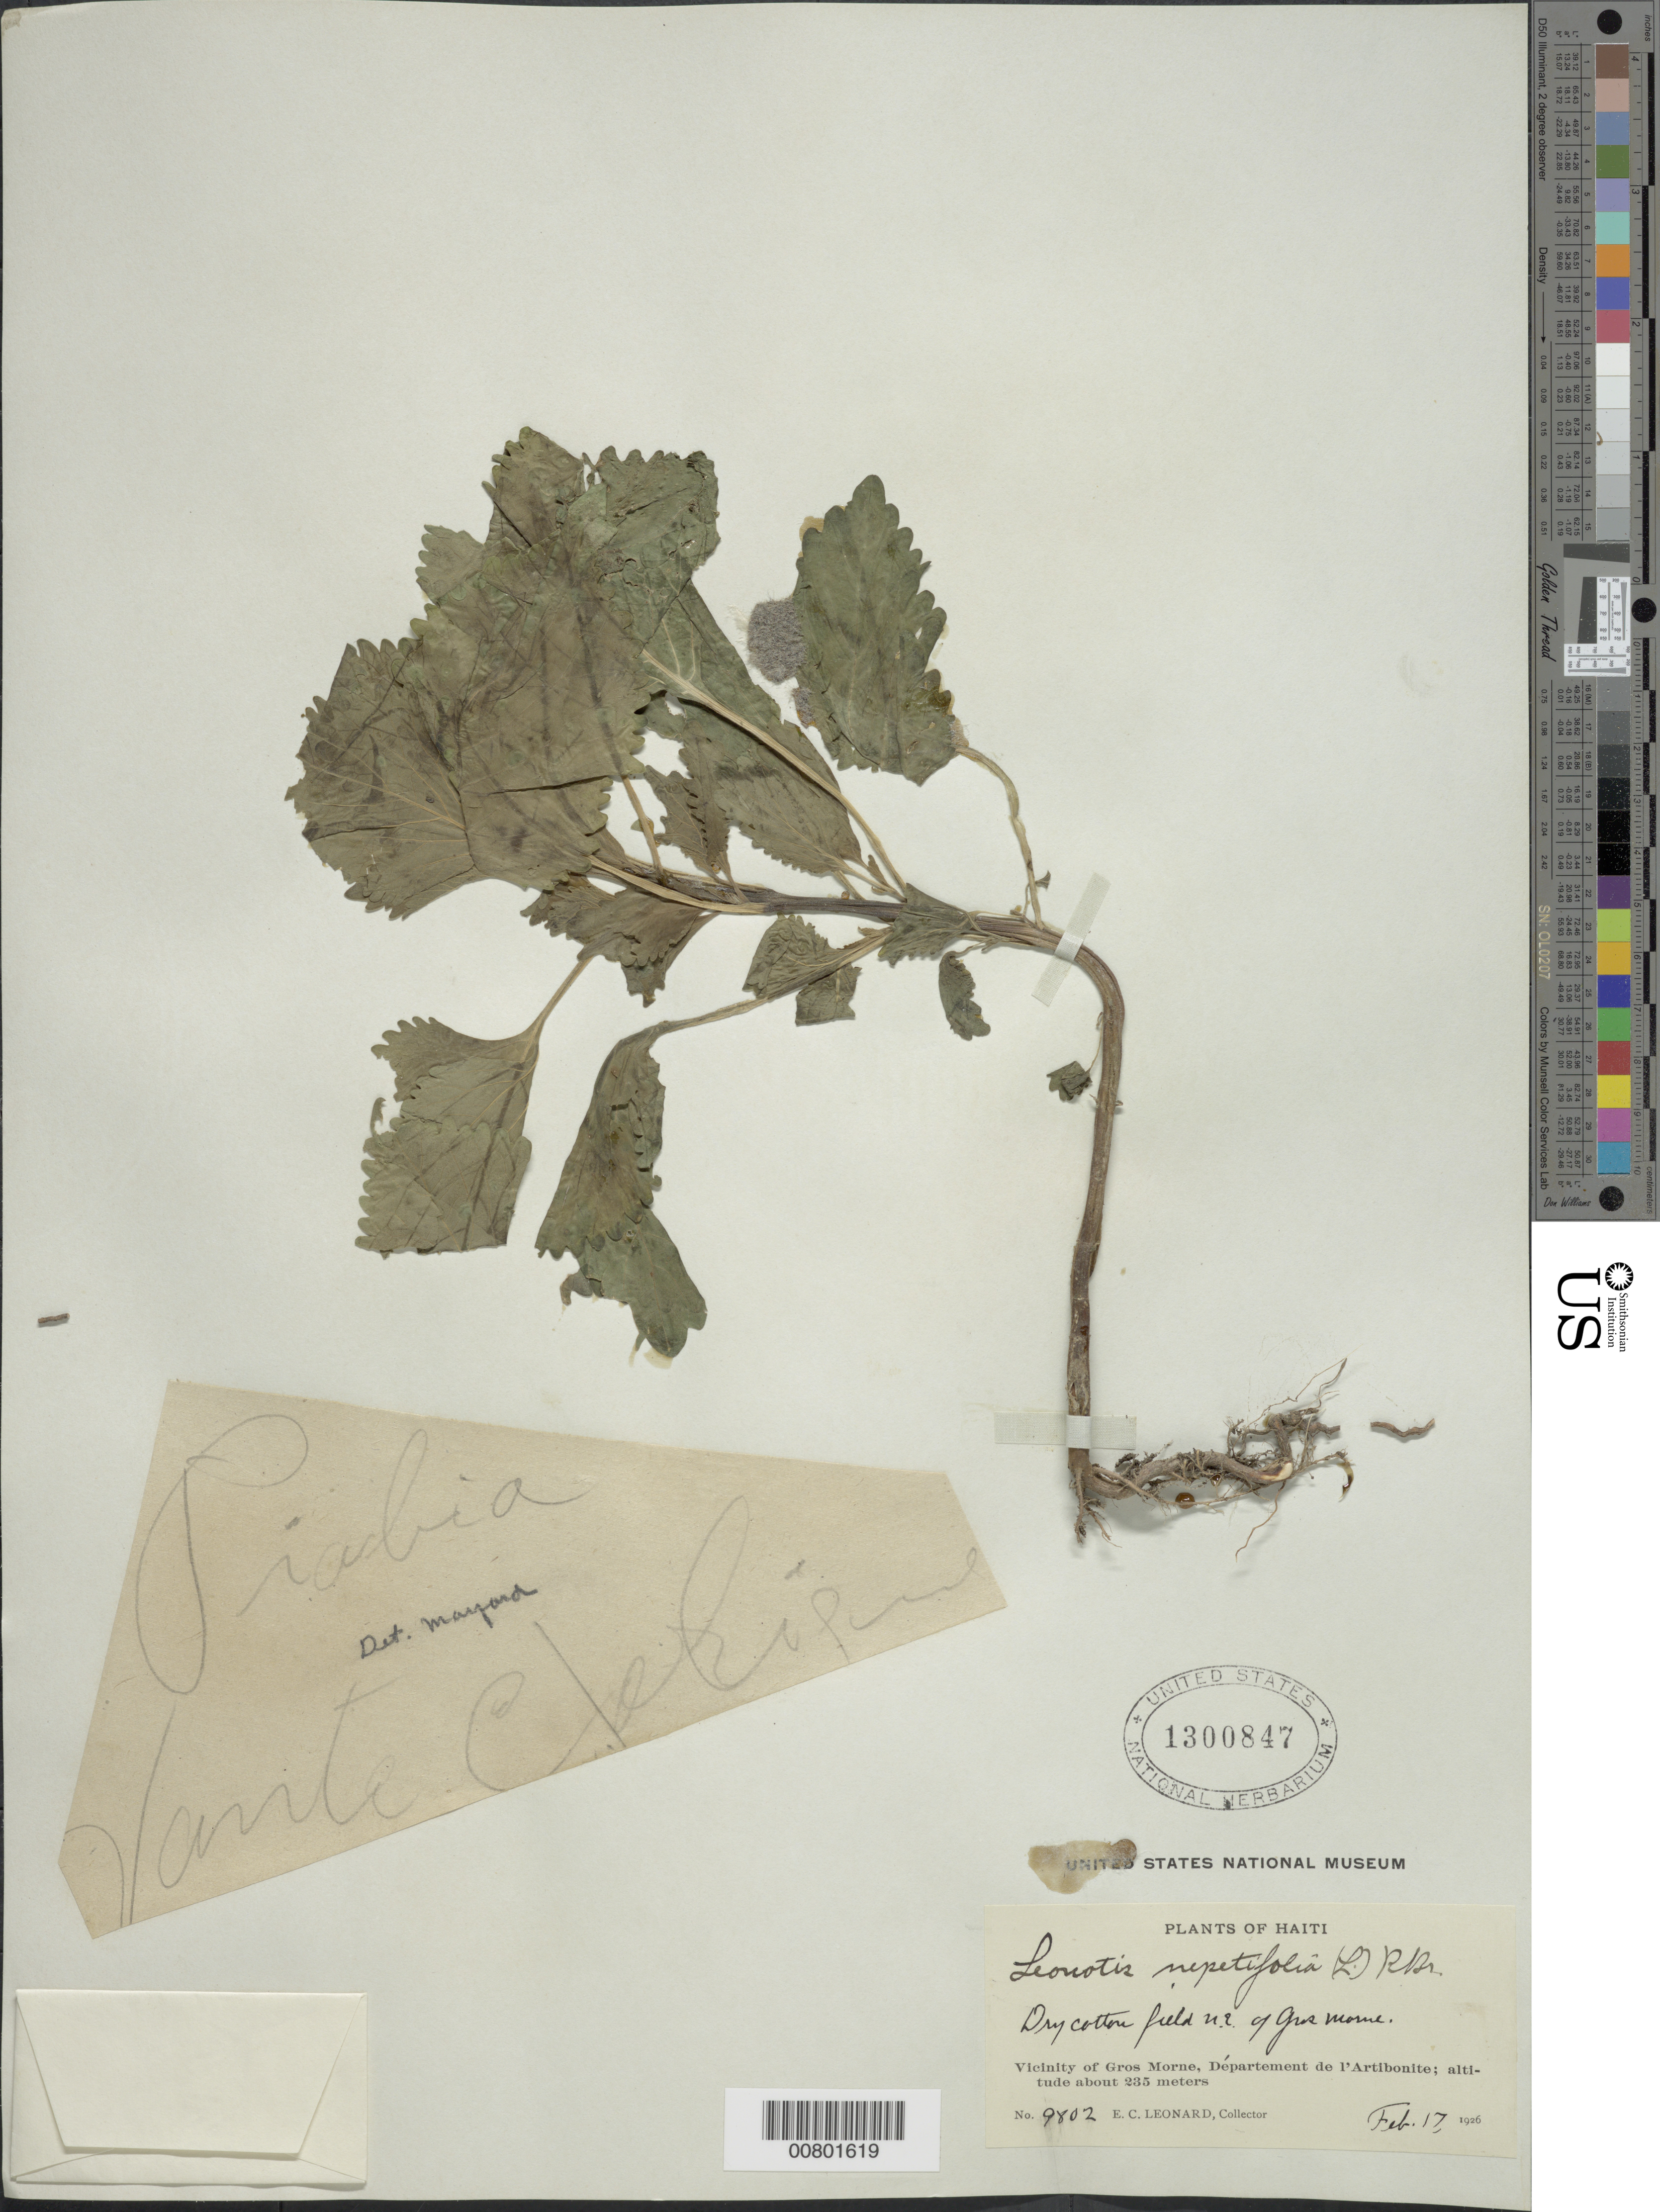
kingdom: Plantae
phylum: Tracheophyta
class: Magnoliopsida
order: Lamiales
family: Lamiaceae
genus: Leonotis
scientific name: Leonotis nepetifolia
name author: (L.) R. Br.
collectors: E. C. Leonard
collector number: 9802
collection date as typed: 17 Feb 1926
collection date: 1926-02-17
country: Haiti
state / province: Artibonite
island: Hispaniola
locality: Vicinity of Gros Morne, NE of city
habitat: Dry cotton field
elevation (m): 325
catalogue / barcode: US 1300847